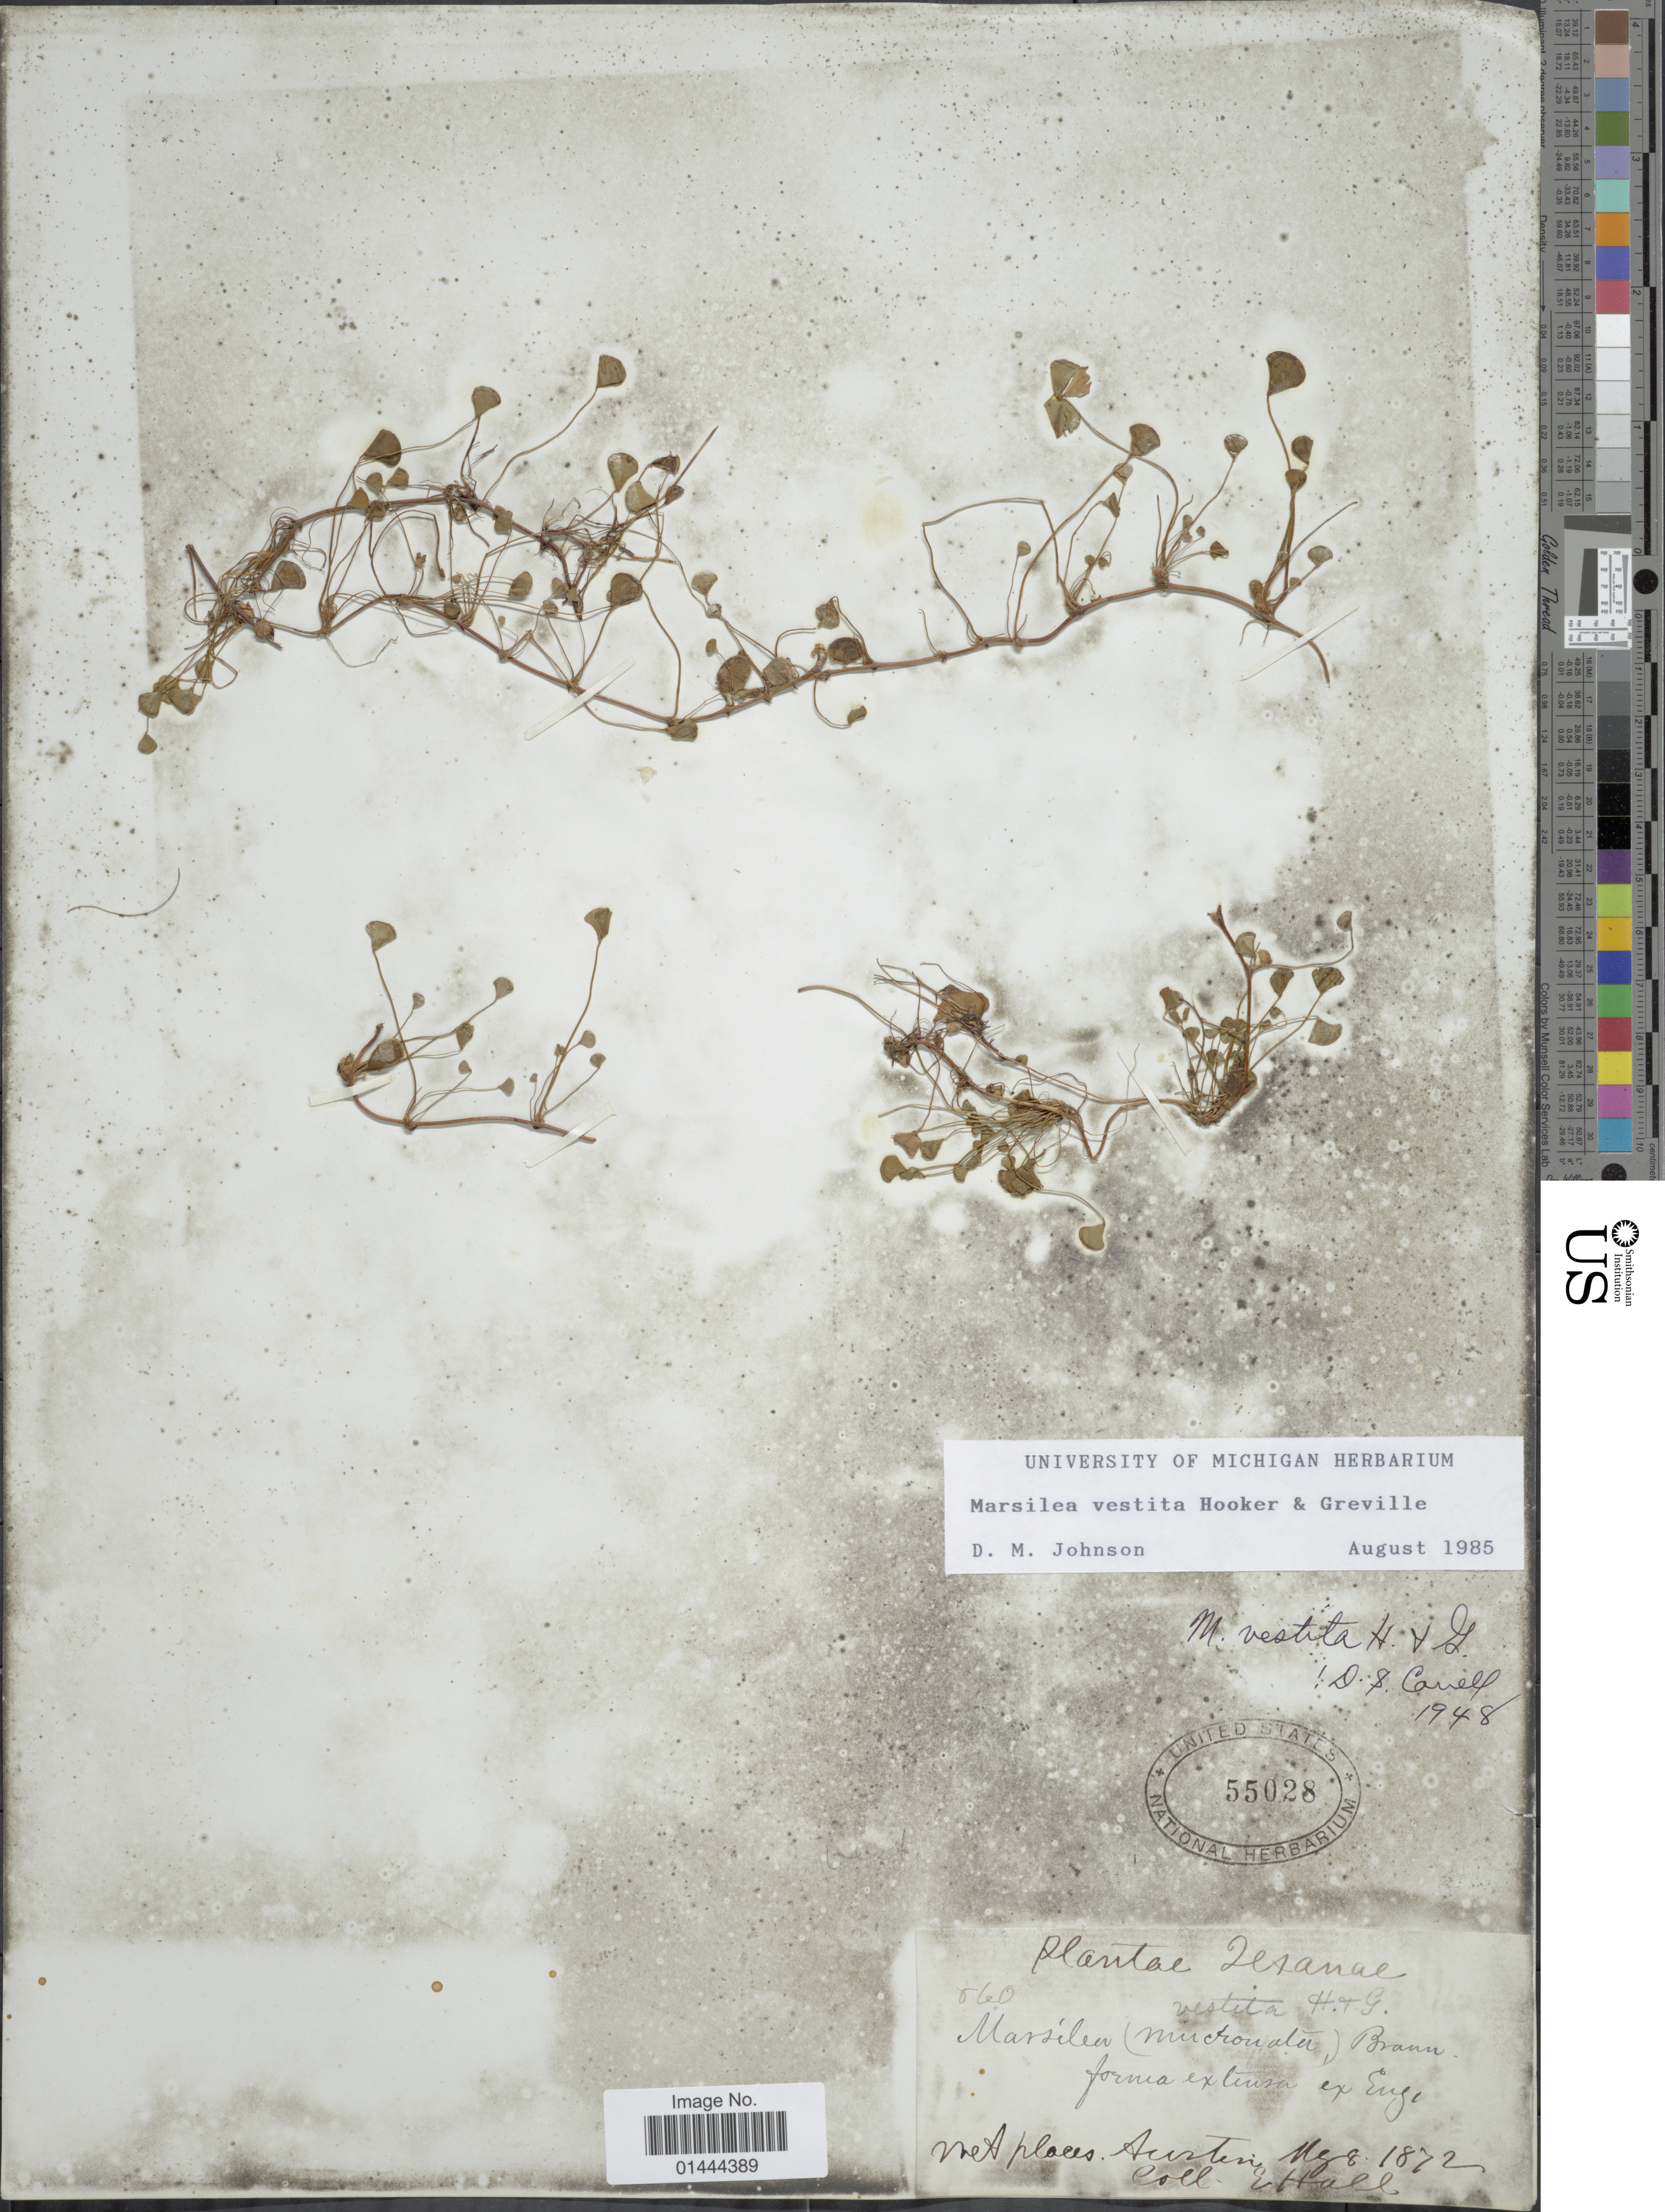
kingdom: Plantae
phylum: Tracheophyta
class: Polypodiopsida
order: Salviniales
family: Marsileaceae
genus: Marsilea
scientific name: Marsilea vestita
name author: Hook. & Grev.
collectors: E. Hall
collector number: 560*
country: United States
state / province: Texas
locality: Wet places, austin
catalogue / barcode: US 55028